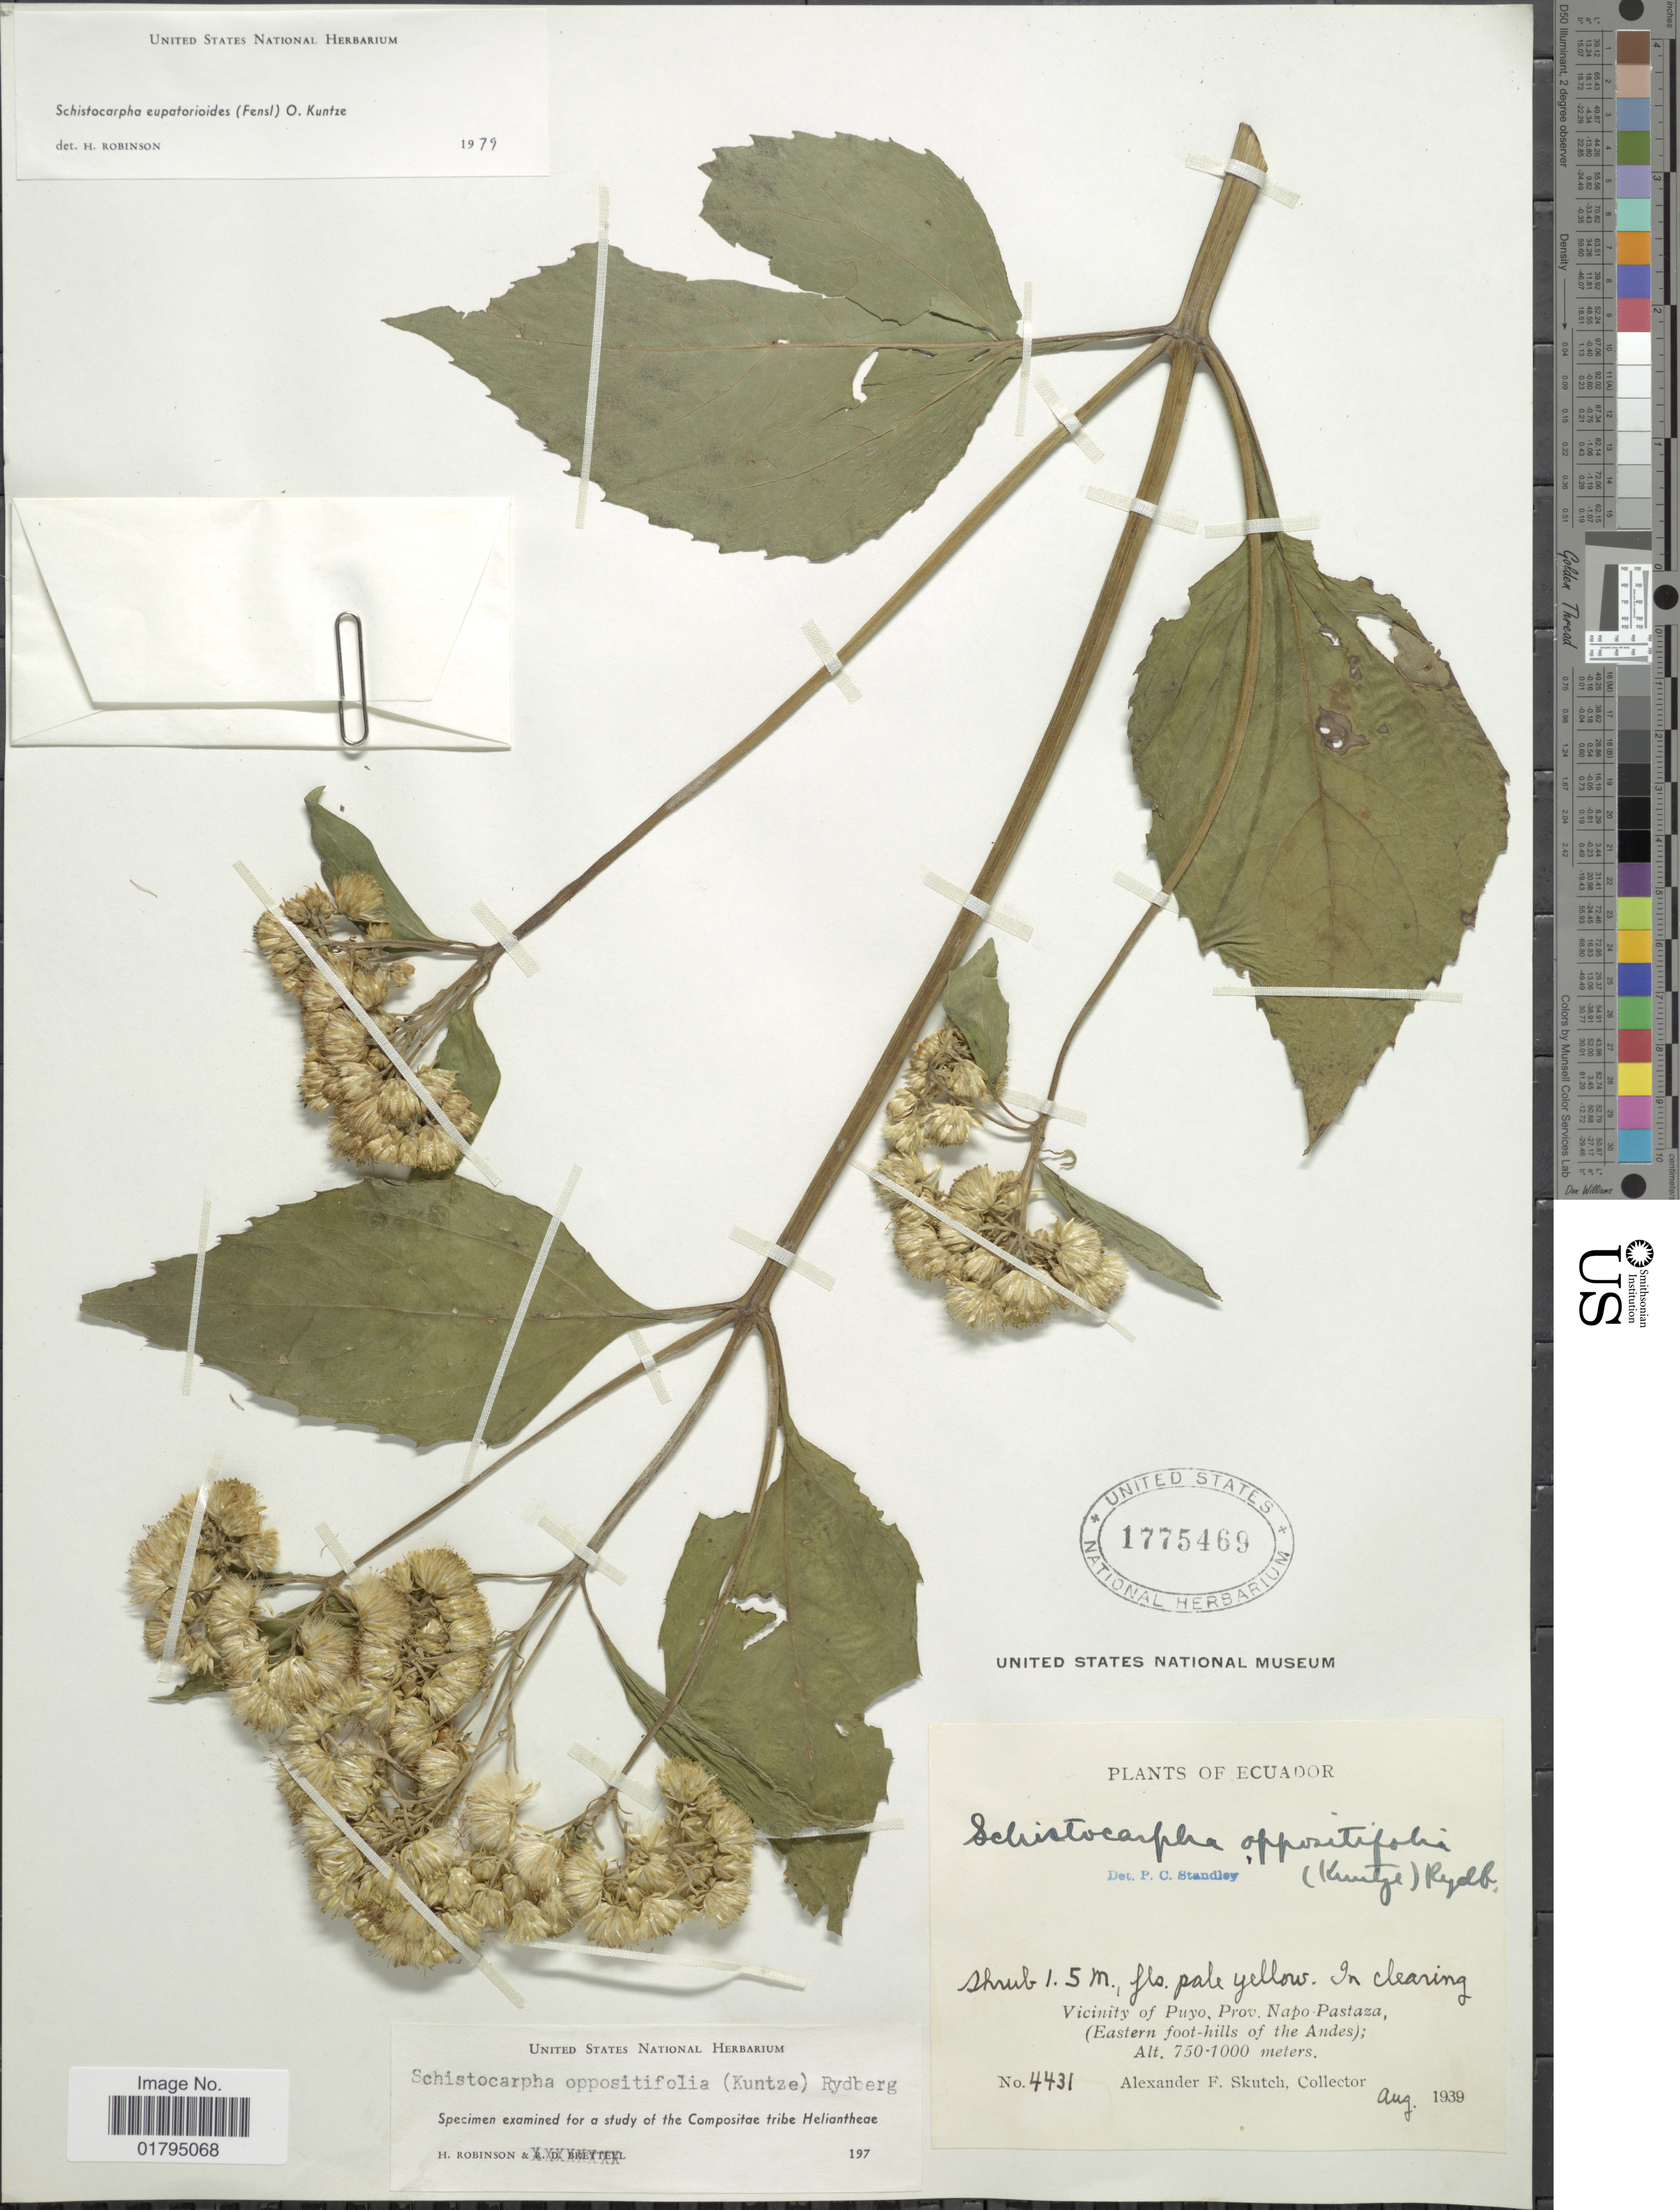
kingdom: Plantae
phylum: Tracheophyta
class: Magnoliopsida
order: Asterales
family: Asteraceae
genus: Schistocarpha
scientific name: Schistocarpha eupatorioides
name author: (Fenzl) Kuntze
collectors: A. F. Skutch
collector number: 4431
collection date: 1939-08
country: Ecuador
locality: Vicinity of Puyo. Prov. Napo-Pastaza (Eastern foot-hills of the Andes).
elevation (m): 750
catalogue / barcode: US 1775469